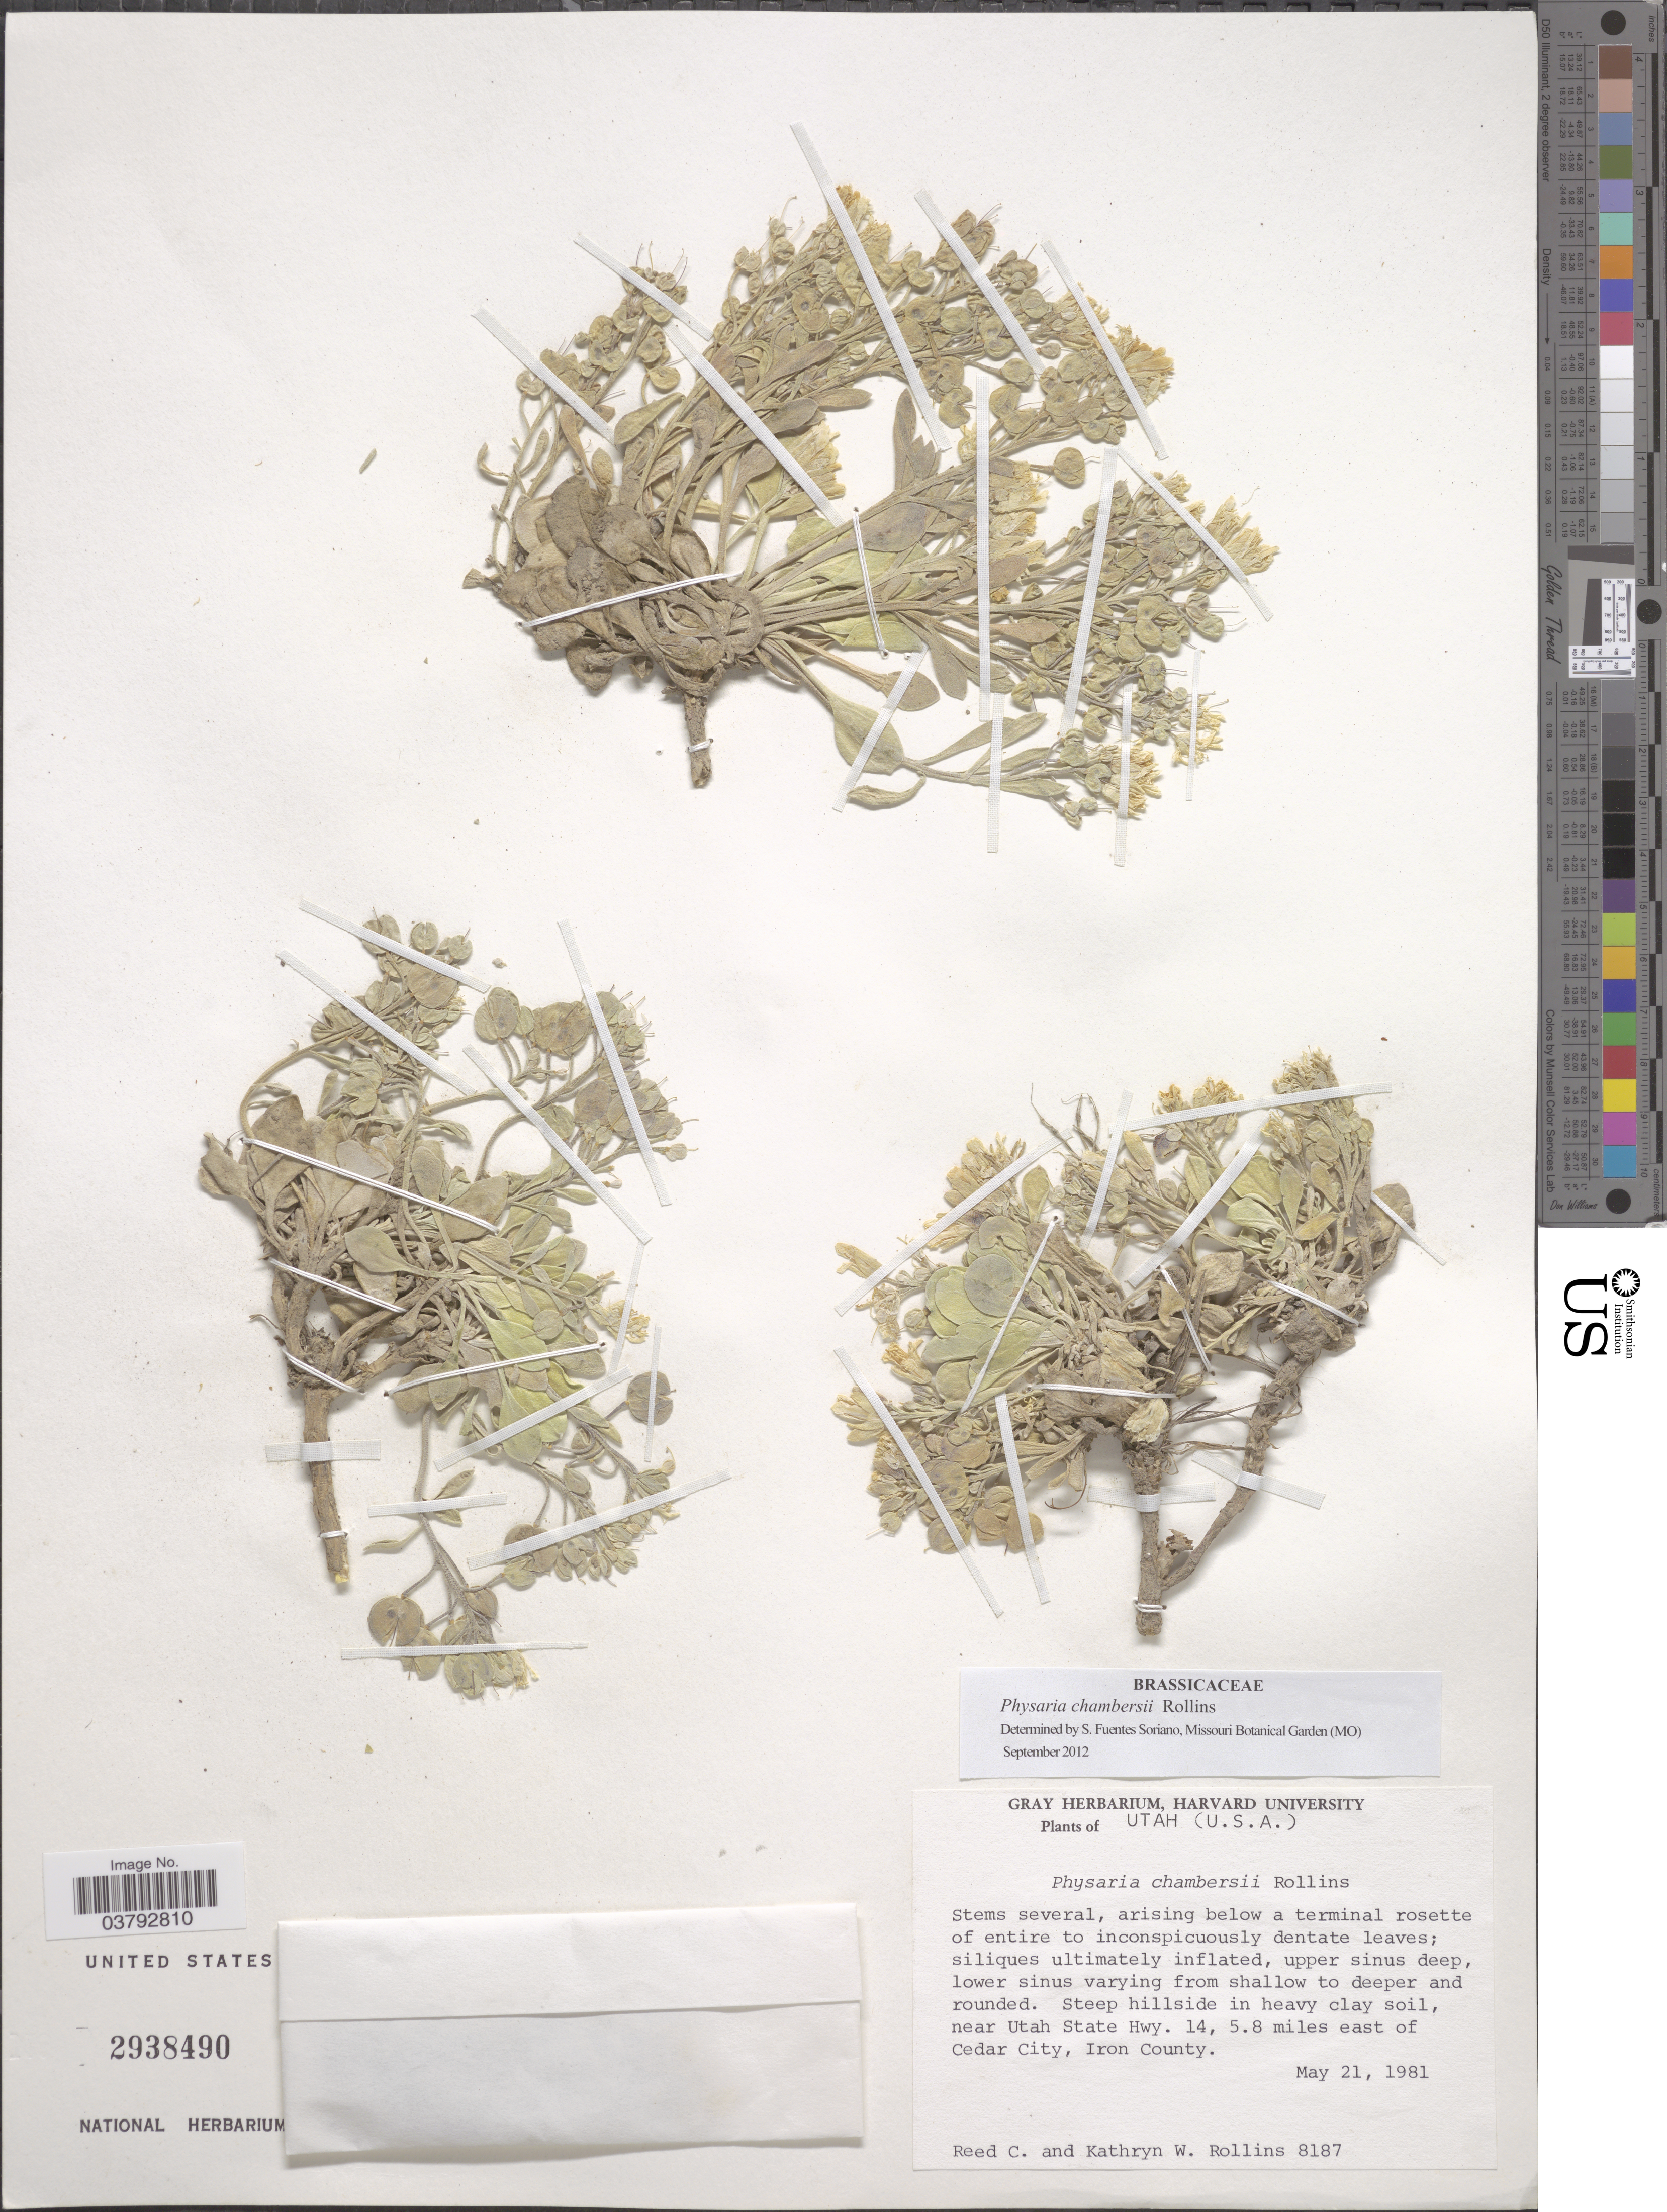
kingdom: Plantae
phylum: Tracheophyta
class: Magnoliopsida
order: Brassicales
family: Brassicaceae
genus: Physaria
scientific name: Physaria chambersii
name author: Rollins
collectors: R. C. Rollins & K. W. Rollins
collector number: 8187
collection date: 1981-05-21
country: United States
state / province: Utah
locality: Near Utah State Hwy. 14, 5.8 miles east of Cedar City, Iron County.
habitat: steep hillside in heavy clay soil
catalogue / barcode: US 2938490